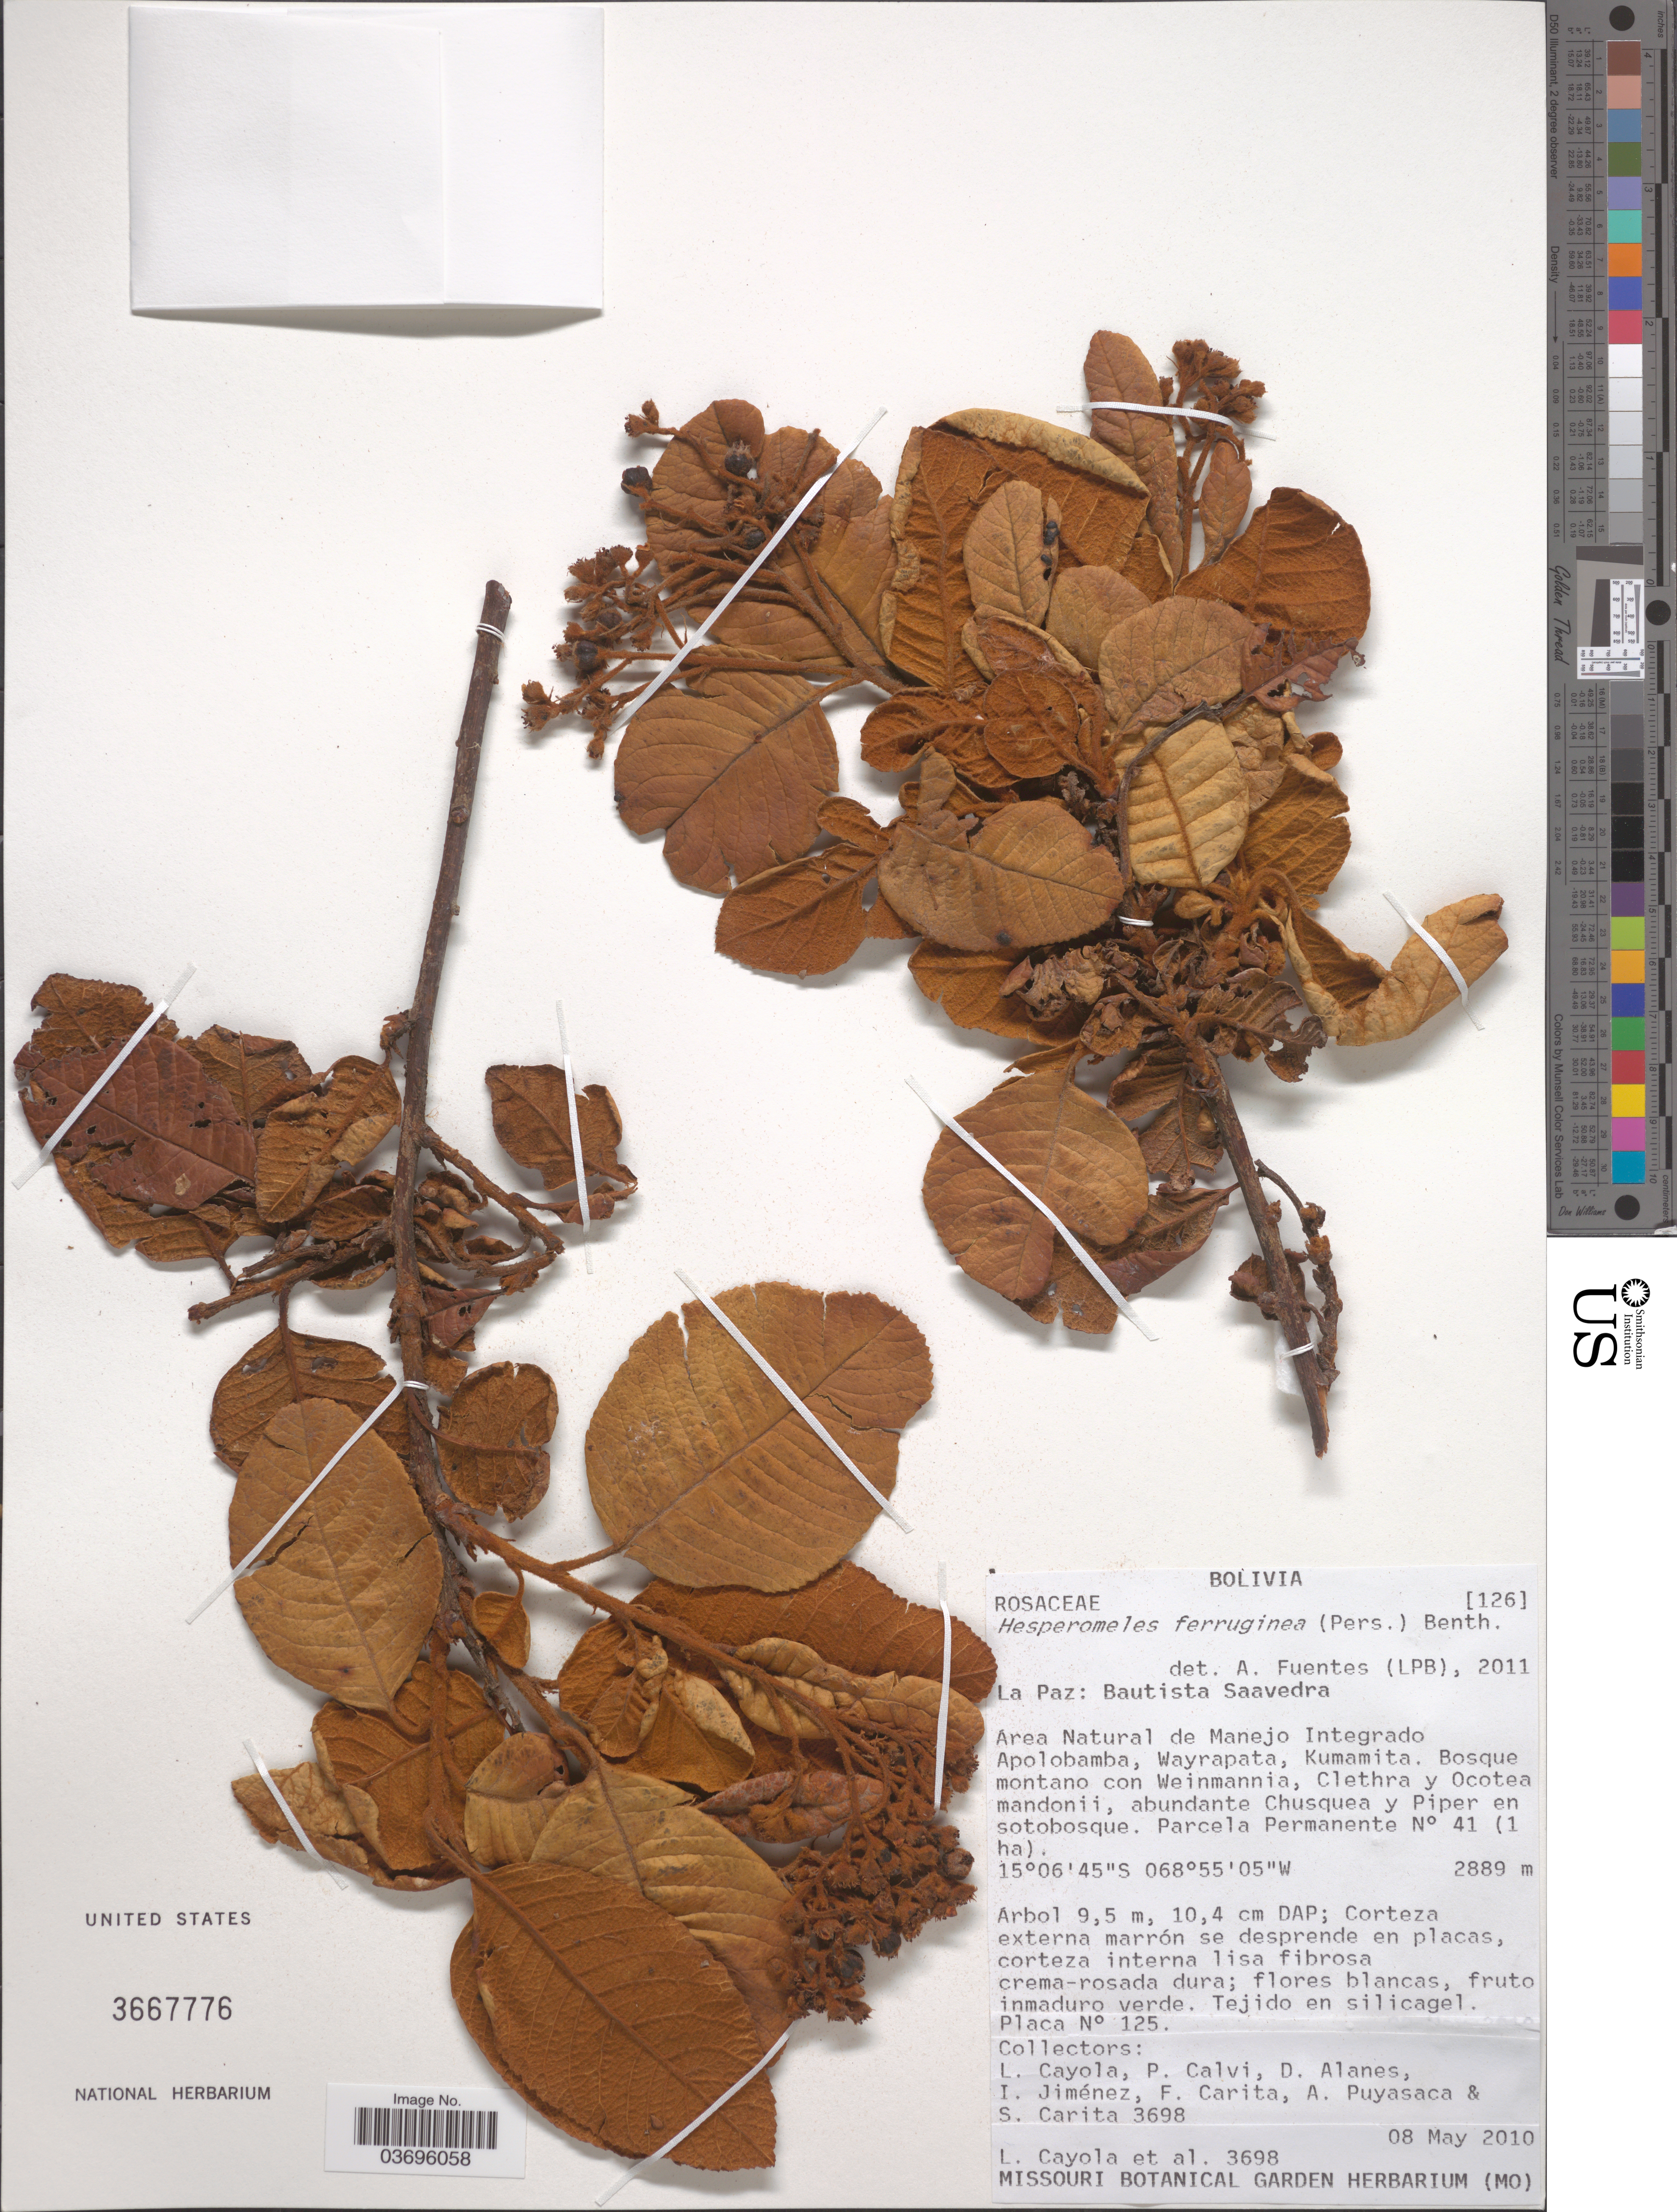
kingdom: Plantae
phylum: Tracheophyta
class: Magnoliopsida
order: Rosales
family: Rosaceae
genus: Hesperomeles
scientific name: Hesperomeles ferruginea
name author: (Juss. ex Pers.) Benth.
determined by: Fuentes, A.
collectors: L. Cayola, P. Calvi, D. Alanes, I. Jimenez & et al.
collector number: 3698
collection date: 2010-05-08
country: Bolivia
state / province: La Paz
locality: Bautista Saavedra. Área Natural de Manejo Integrado Apolobamba, Wayrapata, Kumamita.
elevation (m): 2889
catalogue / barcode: US 3667776